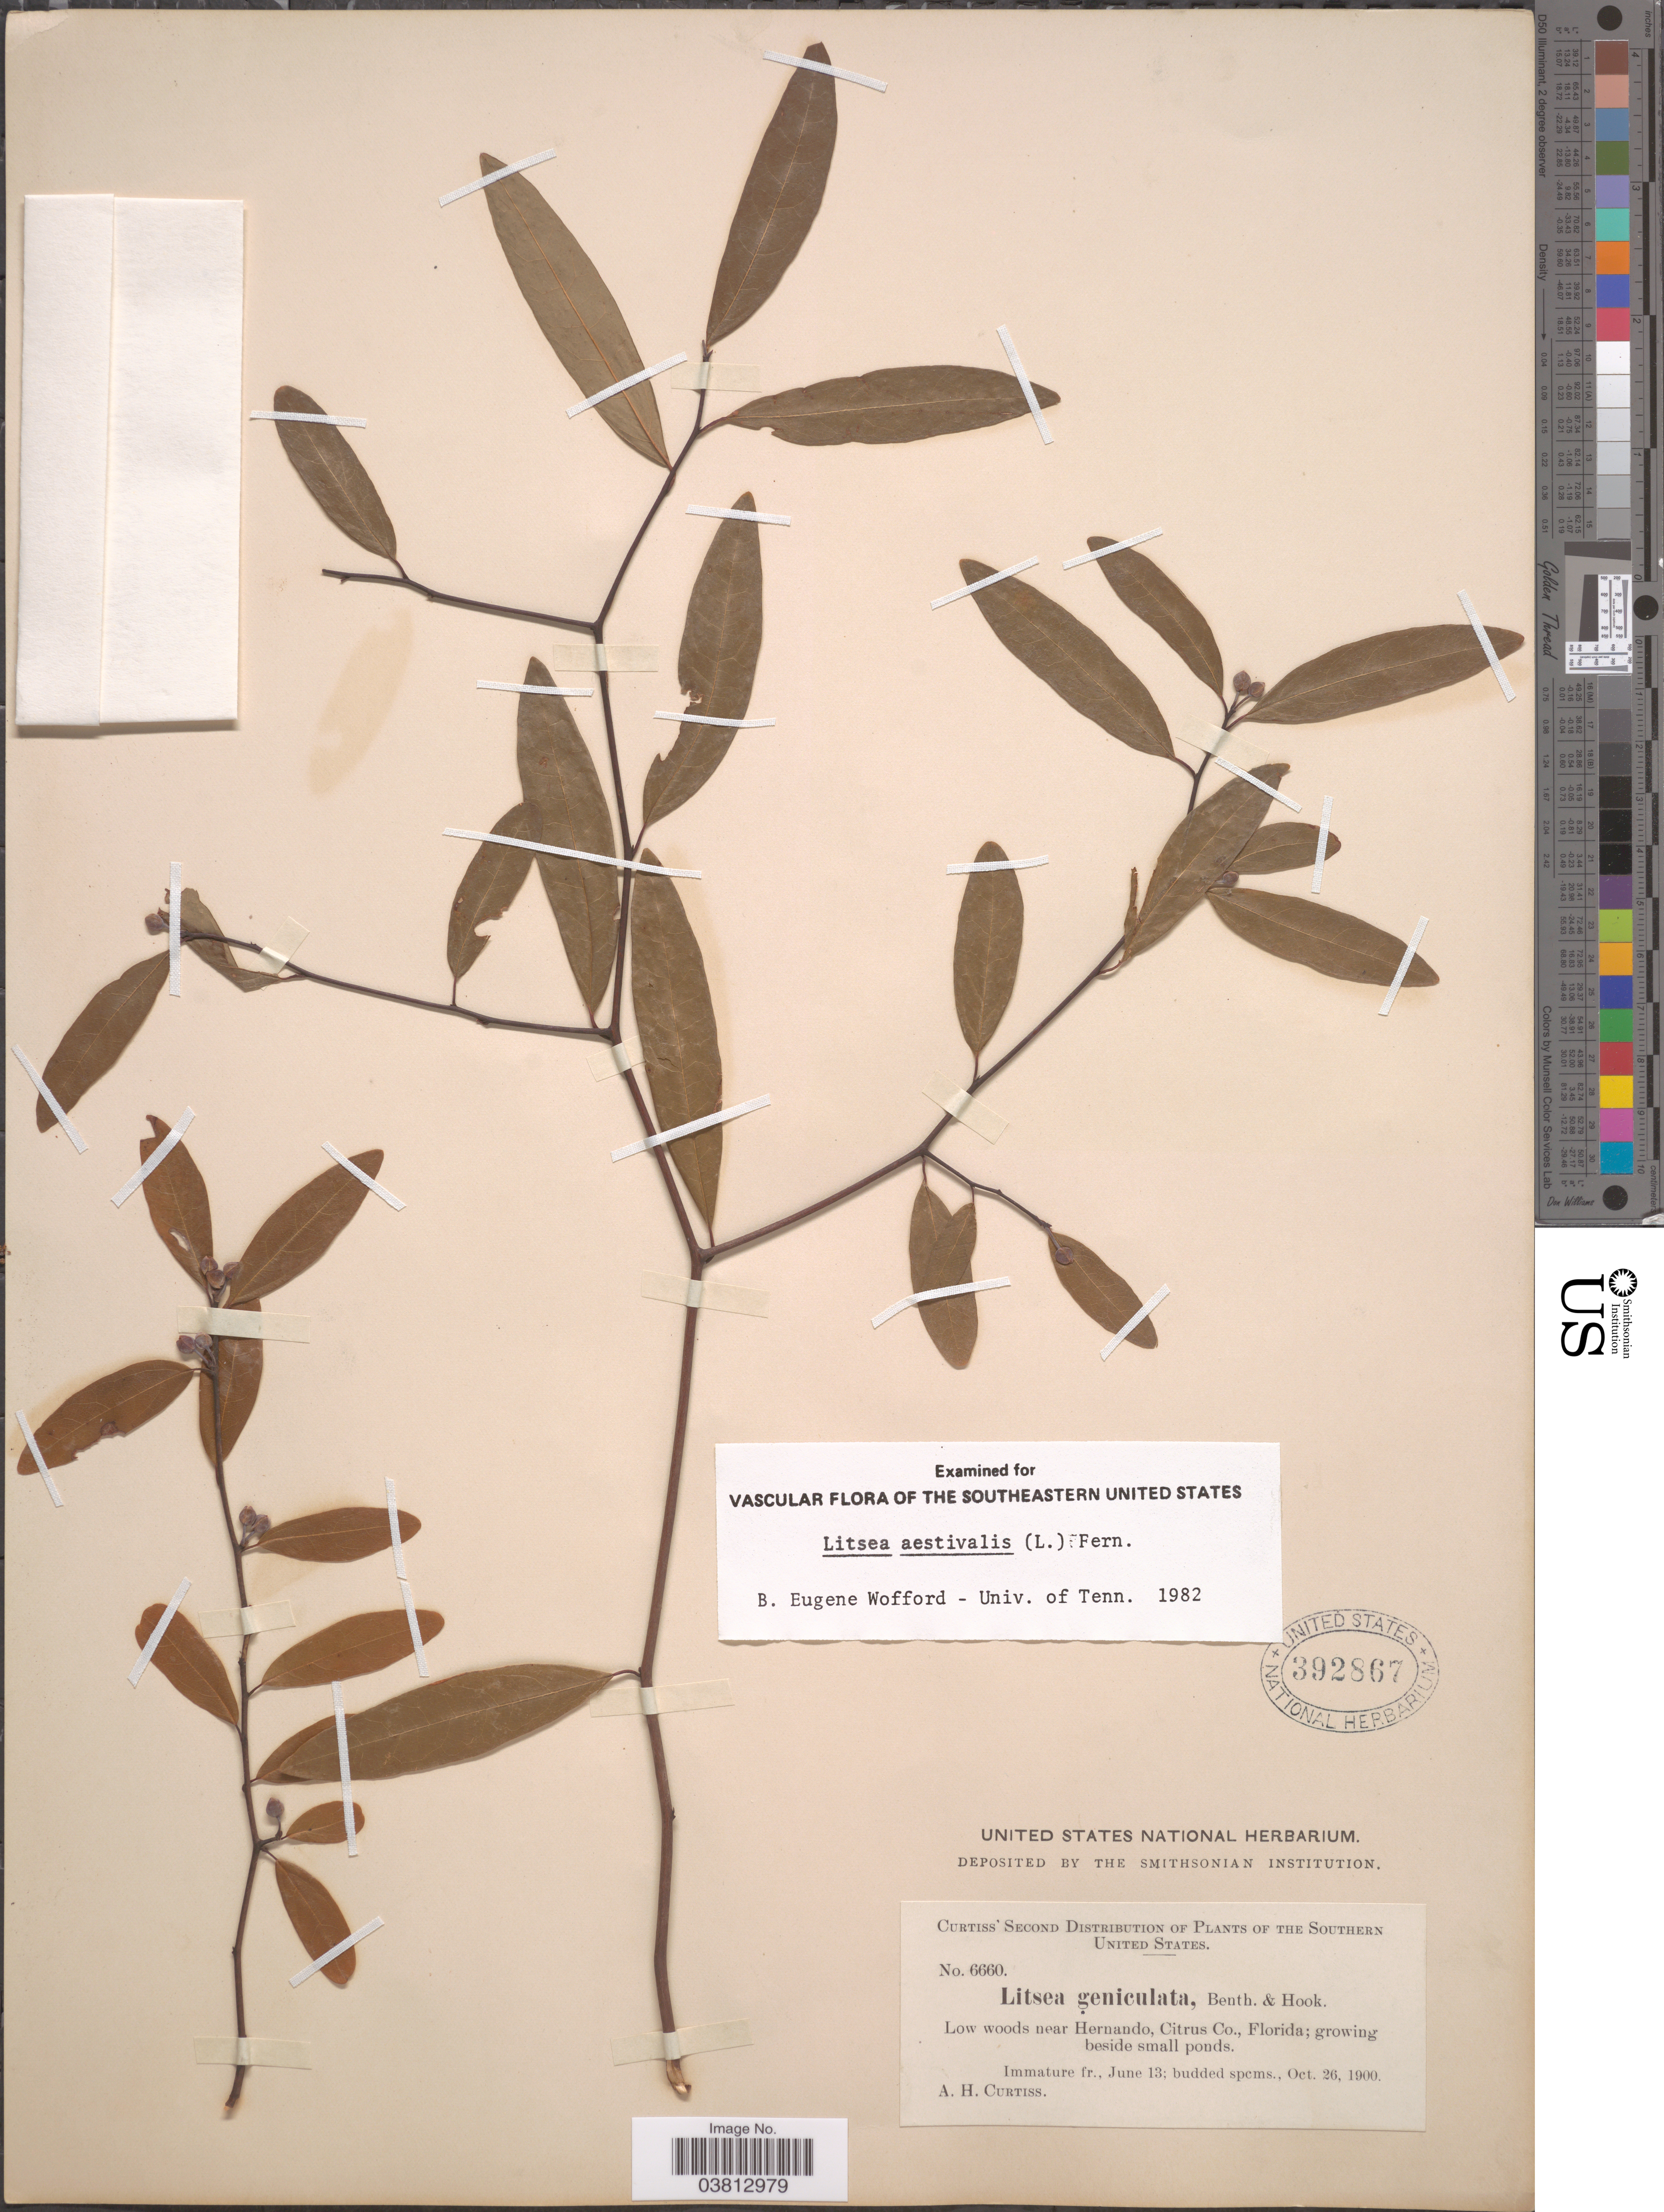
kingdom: Plantae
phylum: Tracheophyta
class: Magnoliopsida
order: Laurales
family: Lauraceae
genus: Litsea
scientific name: Litsea aestivalis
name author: (L.) Fernald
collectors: A. Curtis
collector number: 6660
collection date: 1900-10-26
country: United States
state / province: Florida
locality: Southern United States. Low woods near Hernando, Citrus Co.; growing beside small ponds.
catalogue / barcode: US 392867